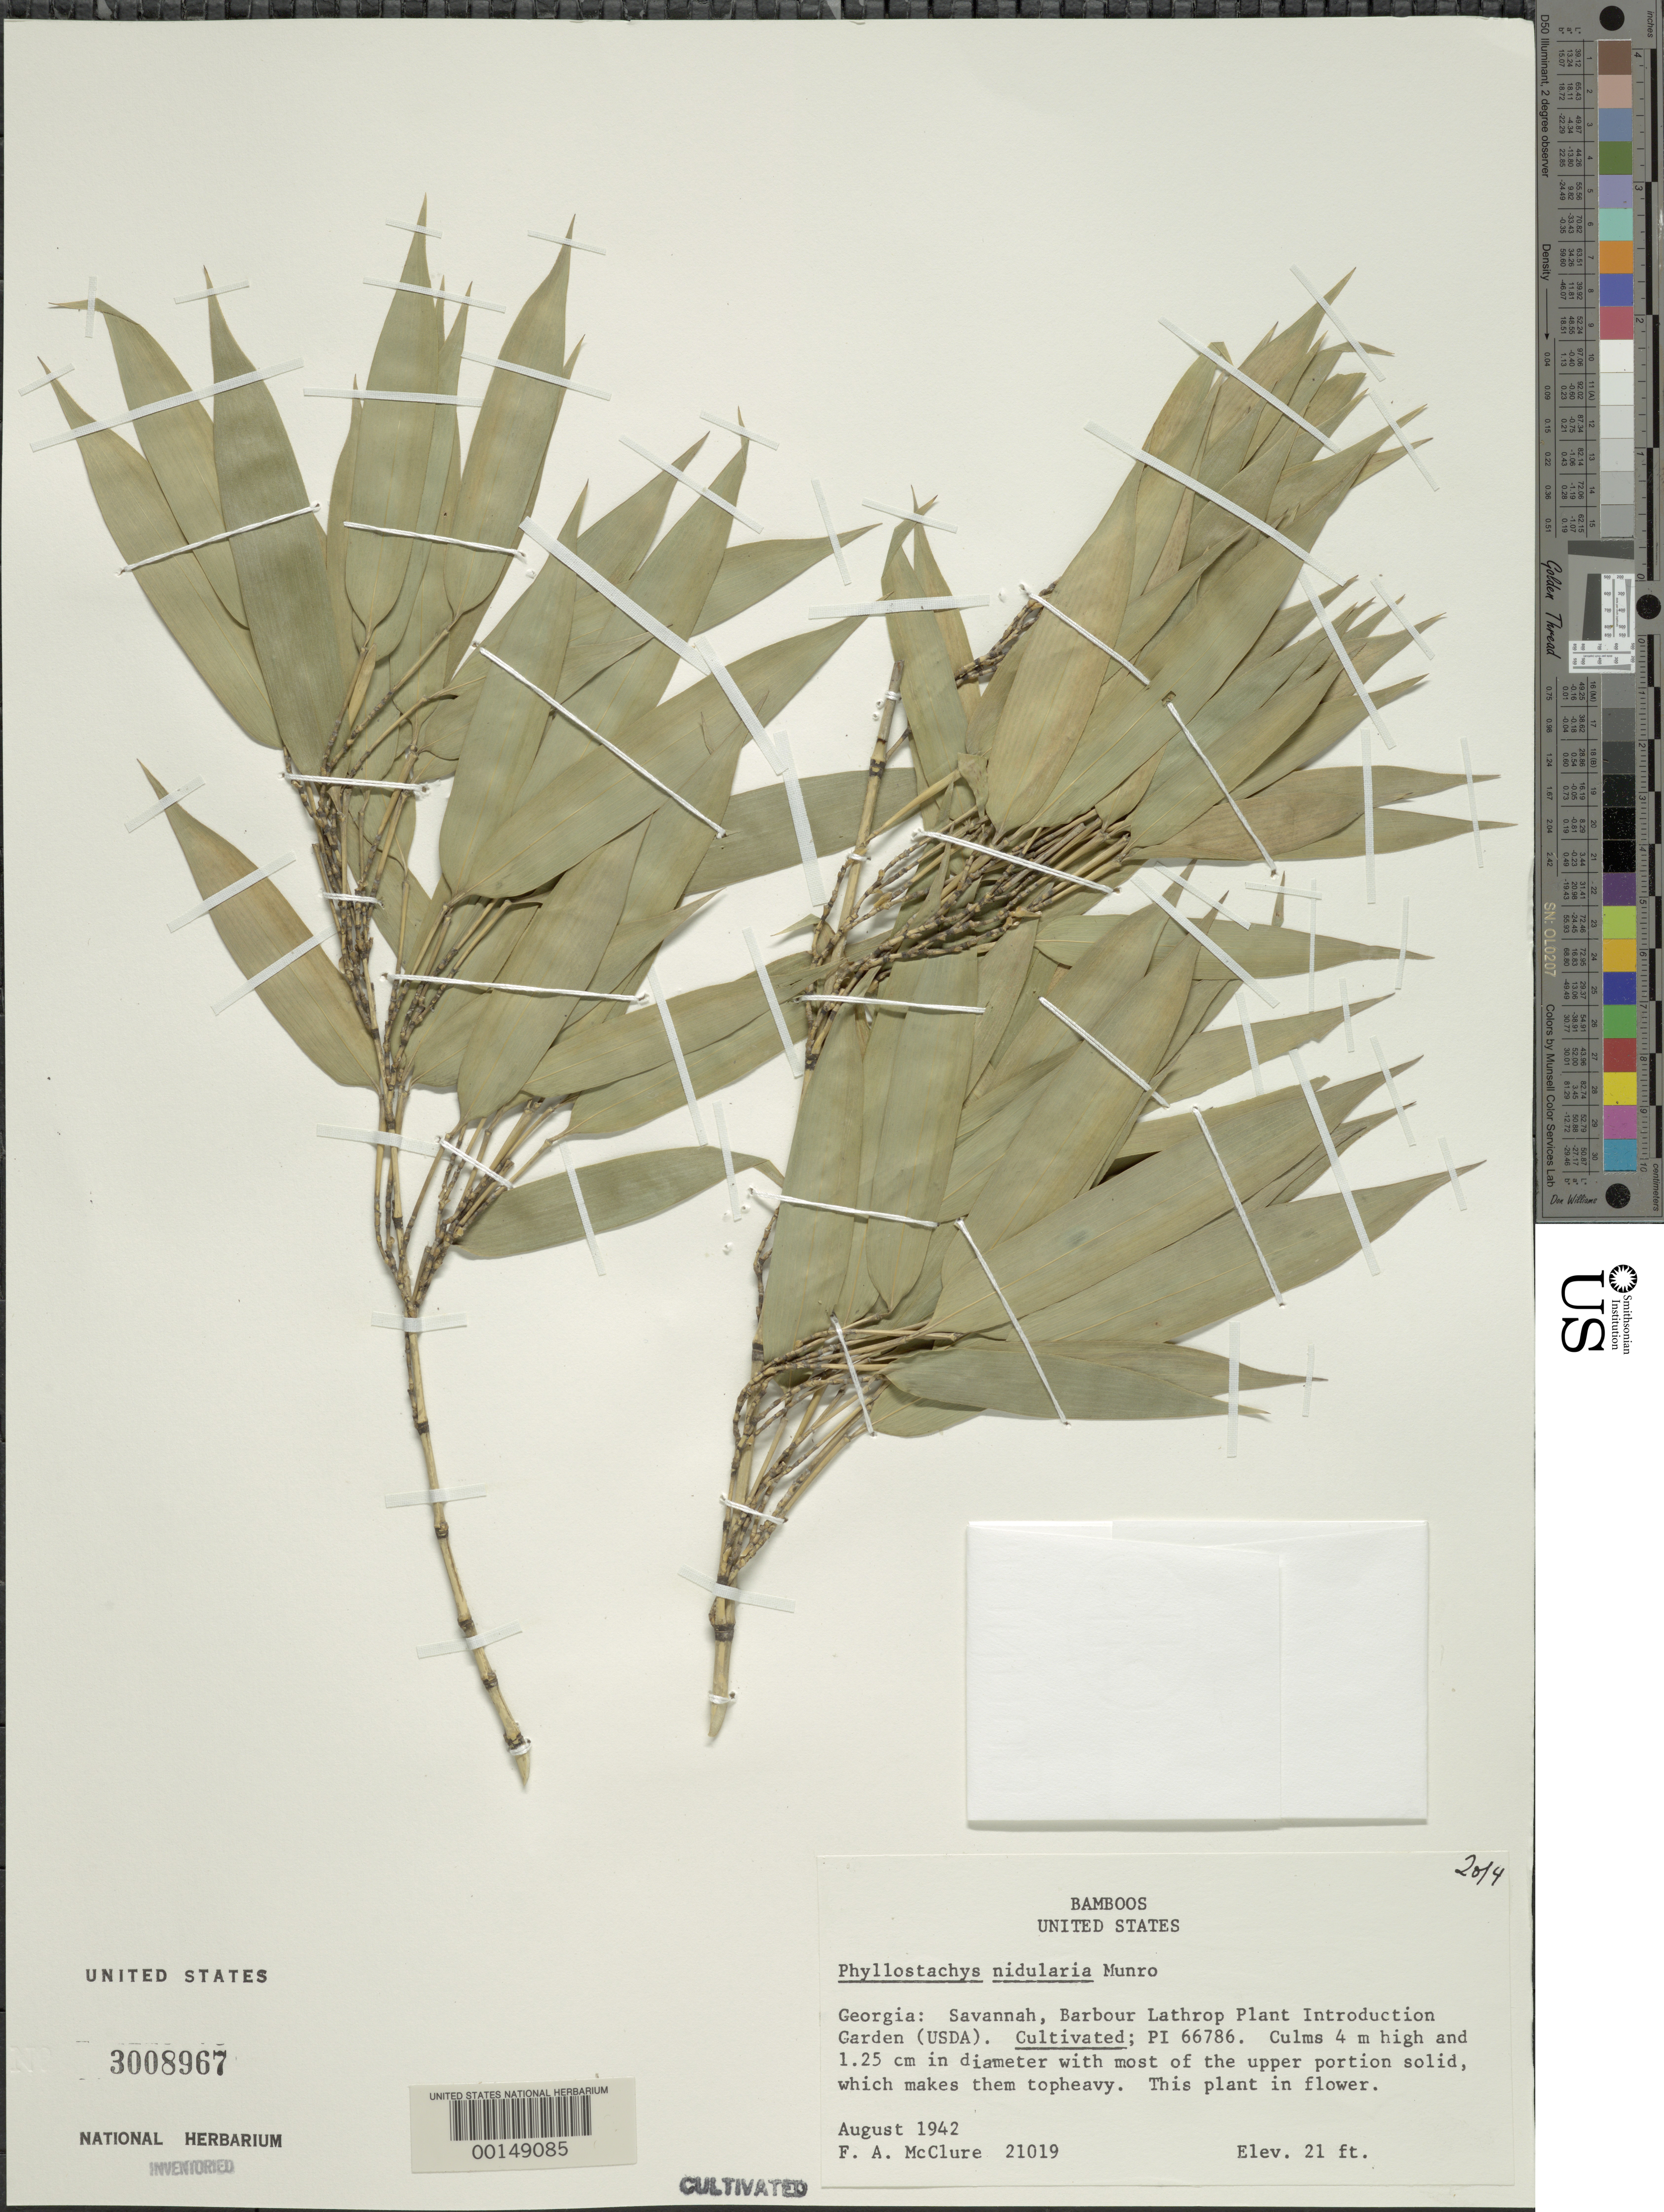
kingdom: Plantae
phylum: Tracheophyta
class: Liliopsida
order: Poales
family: Poaceae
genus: Phyllostachys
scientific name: Phyllostachys nidularia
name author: Munro ex Fenzi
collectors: F. A. McClure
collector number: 21019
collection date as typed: Aug 1942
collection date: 1942-08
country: United States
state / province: Georgia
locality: Savannah, barbour lathrop p.i. garden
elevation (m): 6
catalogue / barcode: US 3008967